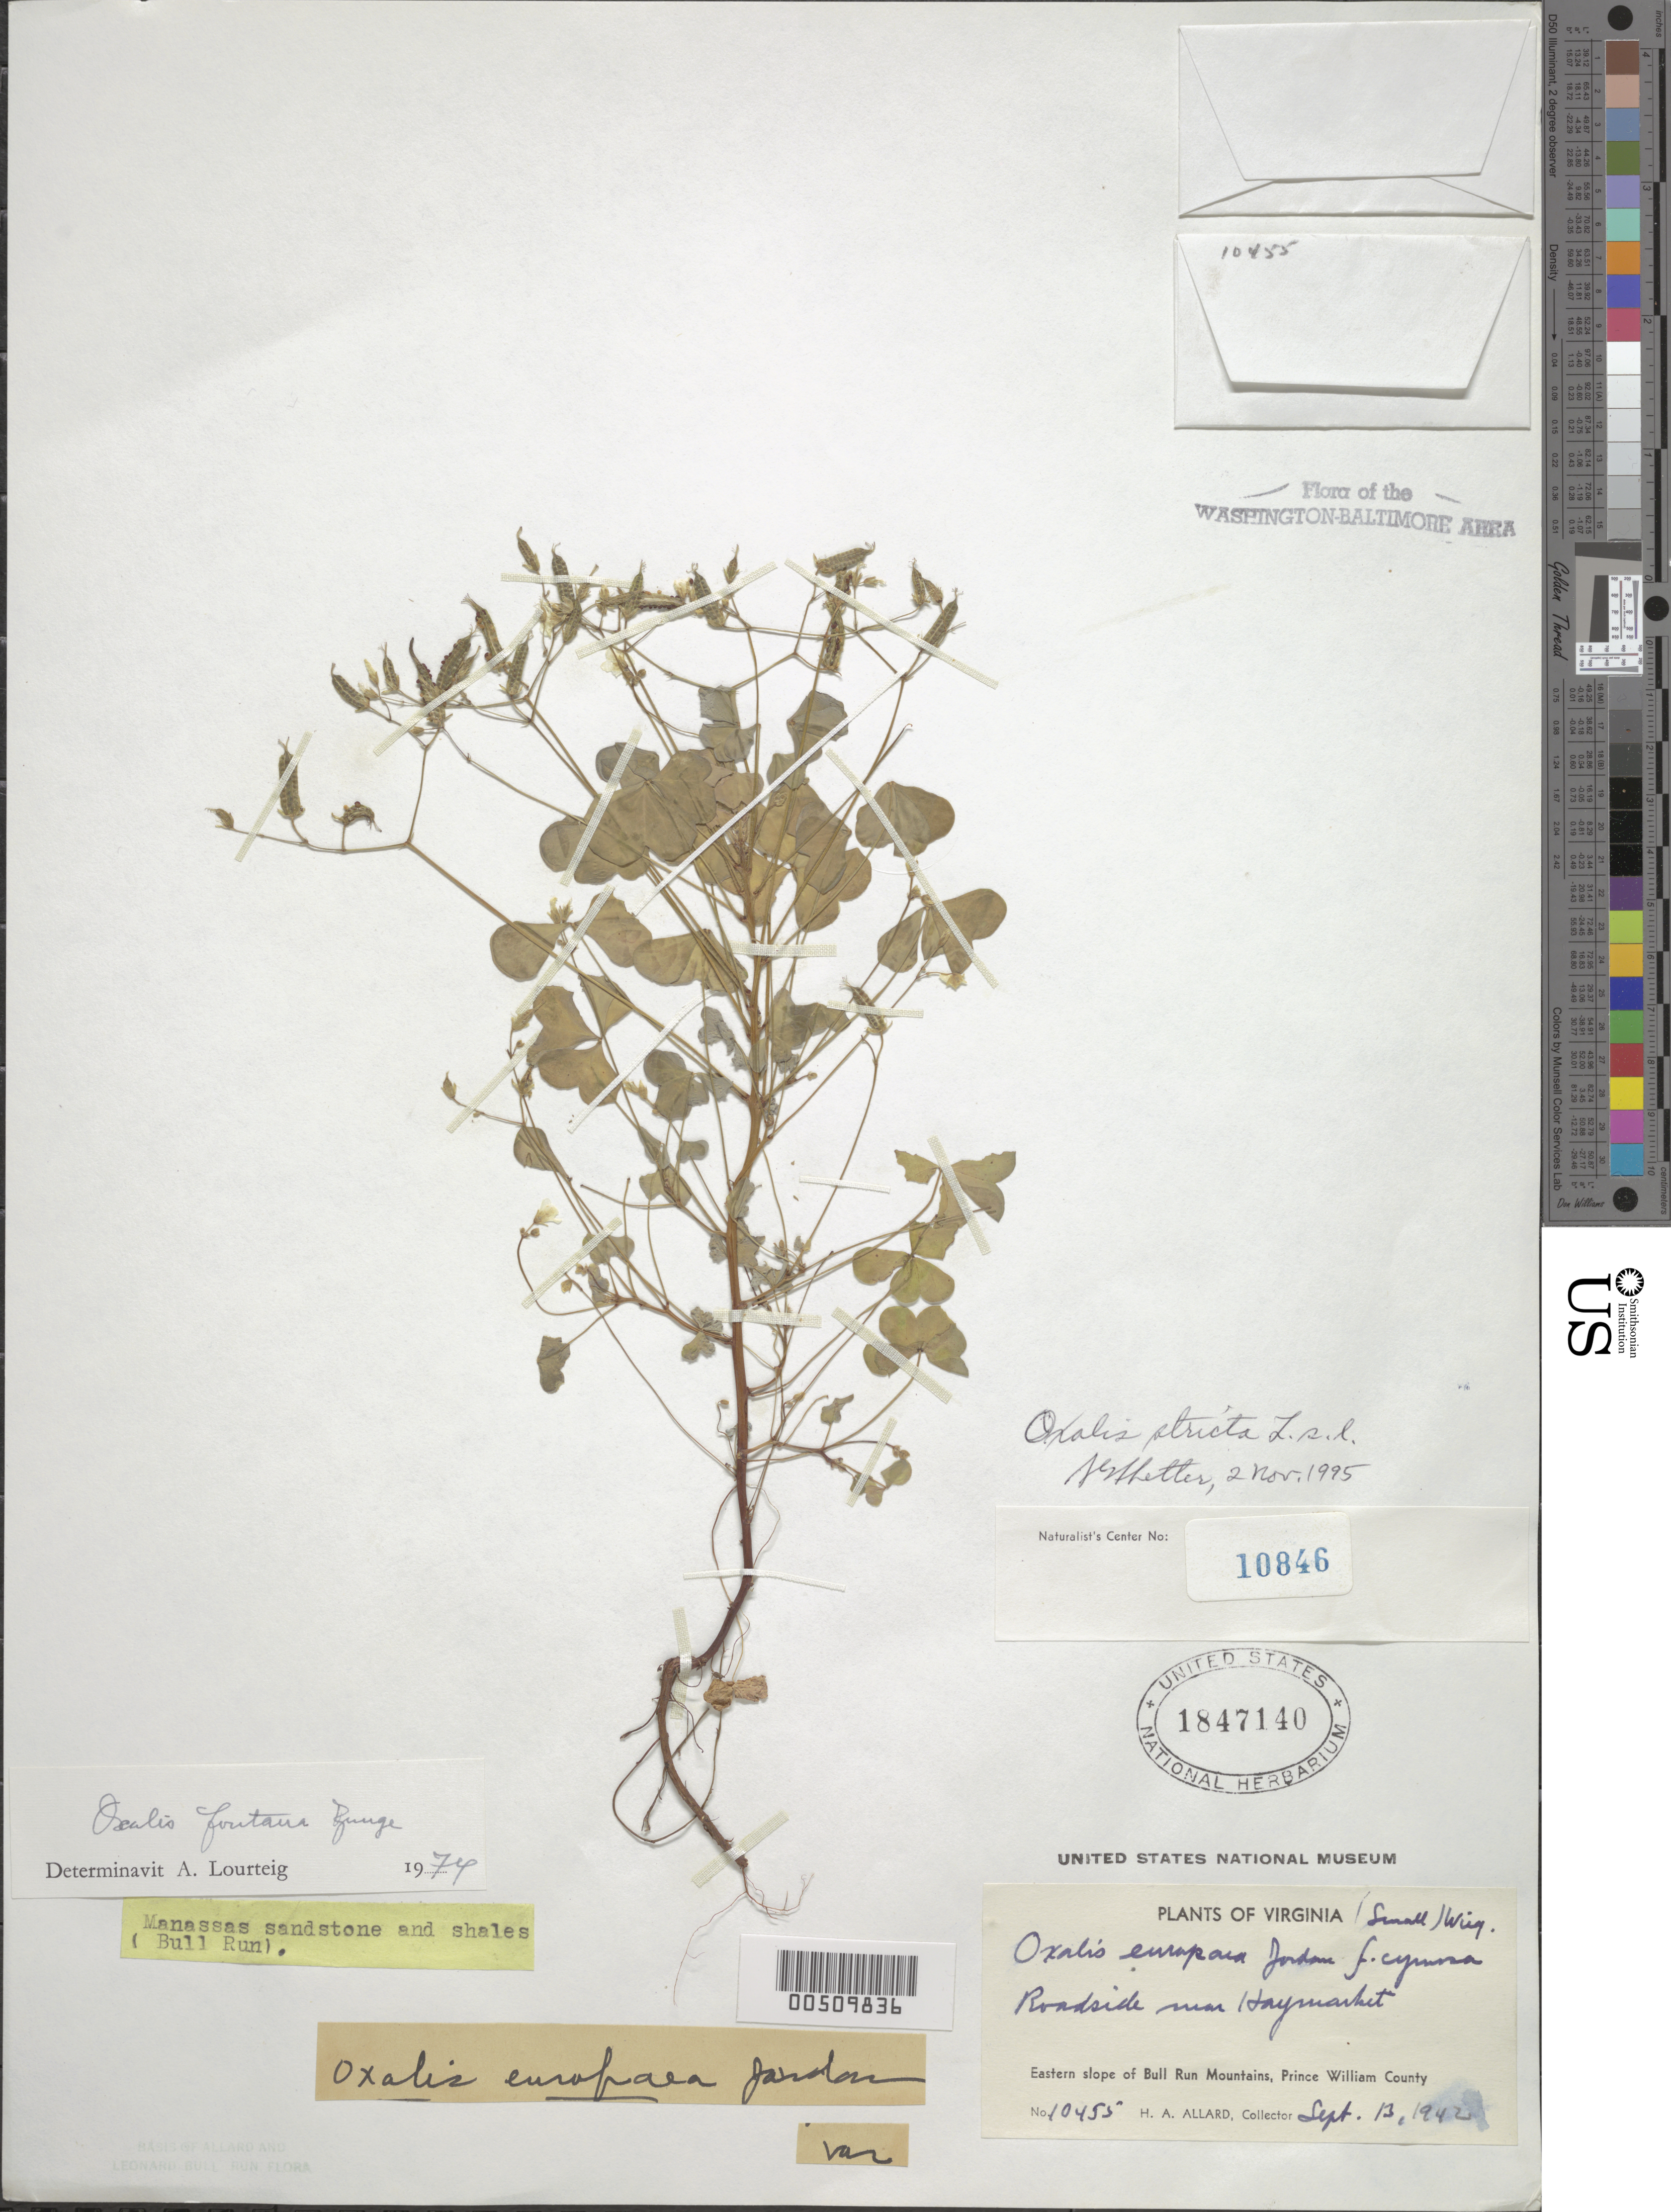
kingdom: Plantae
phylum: Tracheophyta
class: Magnoliopsida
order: Oxalidales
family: Oxalidaceae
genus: Oxalis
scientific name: Oxalis stricta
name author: L.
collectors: H. A. Allard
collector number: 10455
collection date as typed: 13 Sep 1942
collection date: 1942-09-13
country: United States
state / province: Virginia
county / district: Prince William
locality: Bull Run Mts., near Haymarket Bull Run Mts.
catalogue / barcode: US 1847140